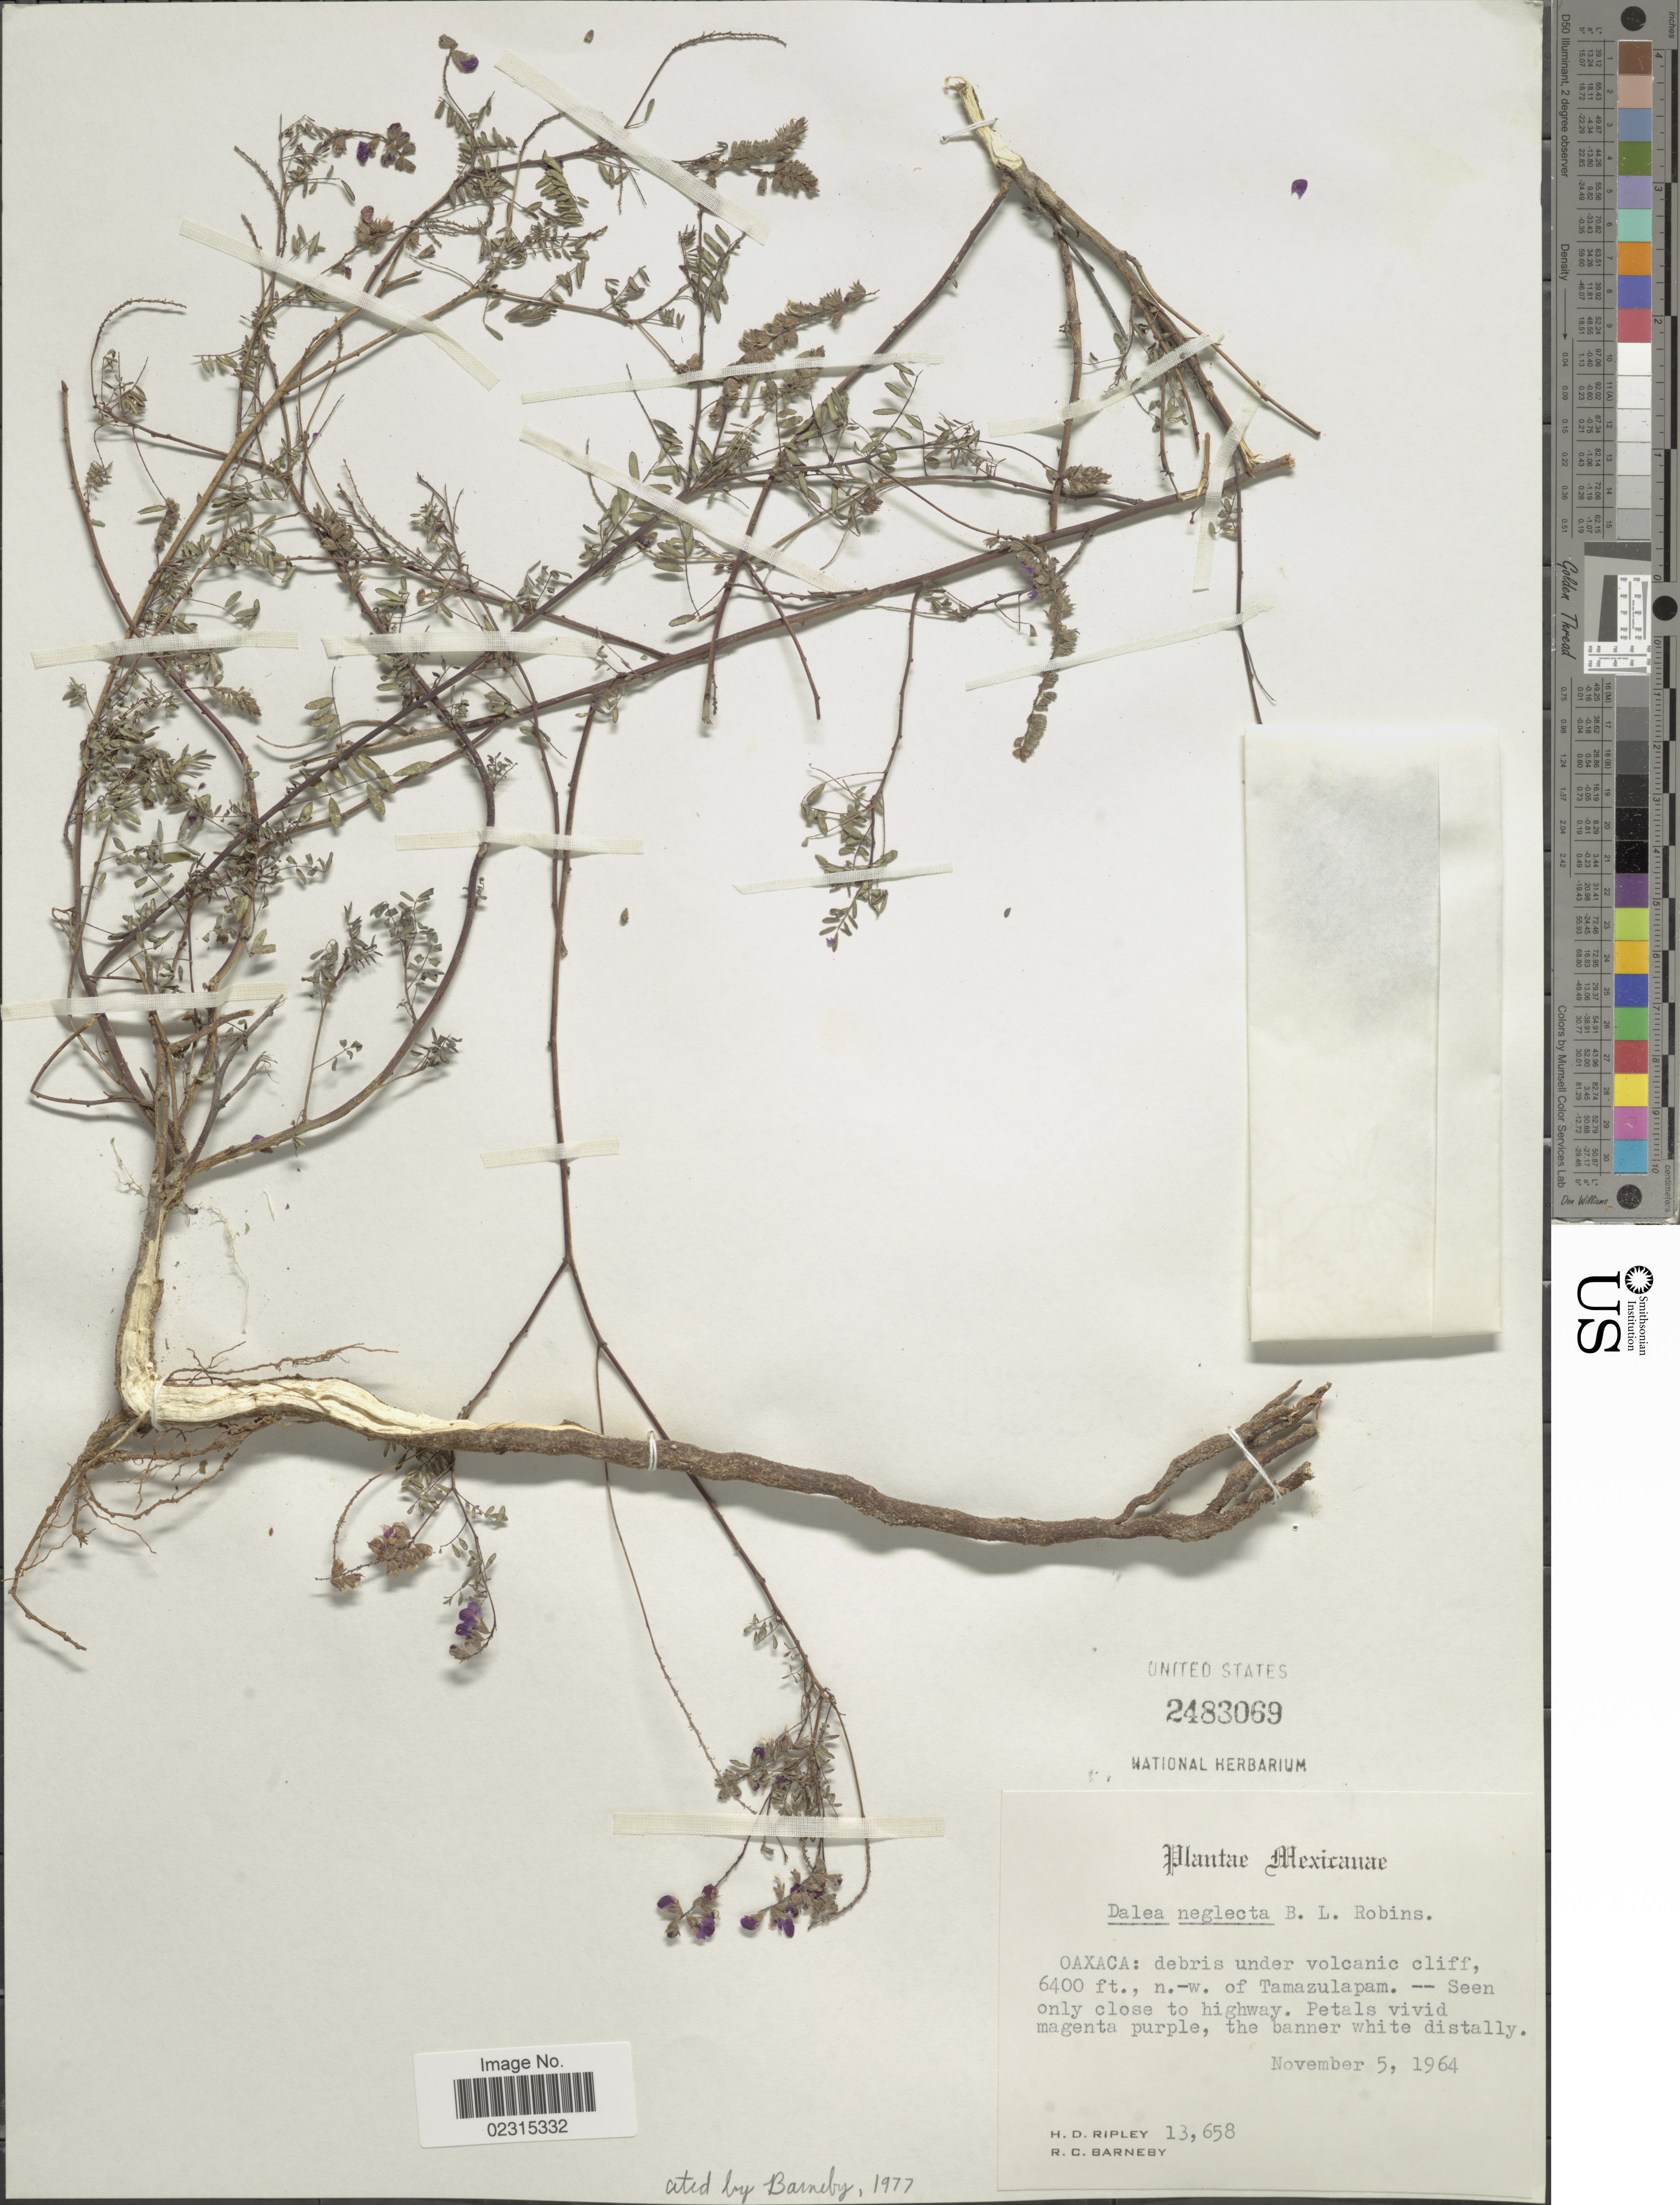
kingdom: Plantae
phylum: Tracheophyta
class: Magnoliopsida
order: Fabales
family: Fabaceae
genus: Marina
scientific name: Marina neglecta var. neglecta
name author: (B.L. Rob.) Barneby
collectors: H. Ripley & R. C. Barneby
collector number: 13658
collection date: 1964-11-05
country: Mexico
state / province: Oaxaca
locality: n.-w. of Tamazulapam.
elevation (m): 1951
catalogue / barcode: US 2483069